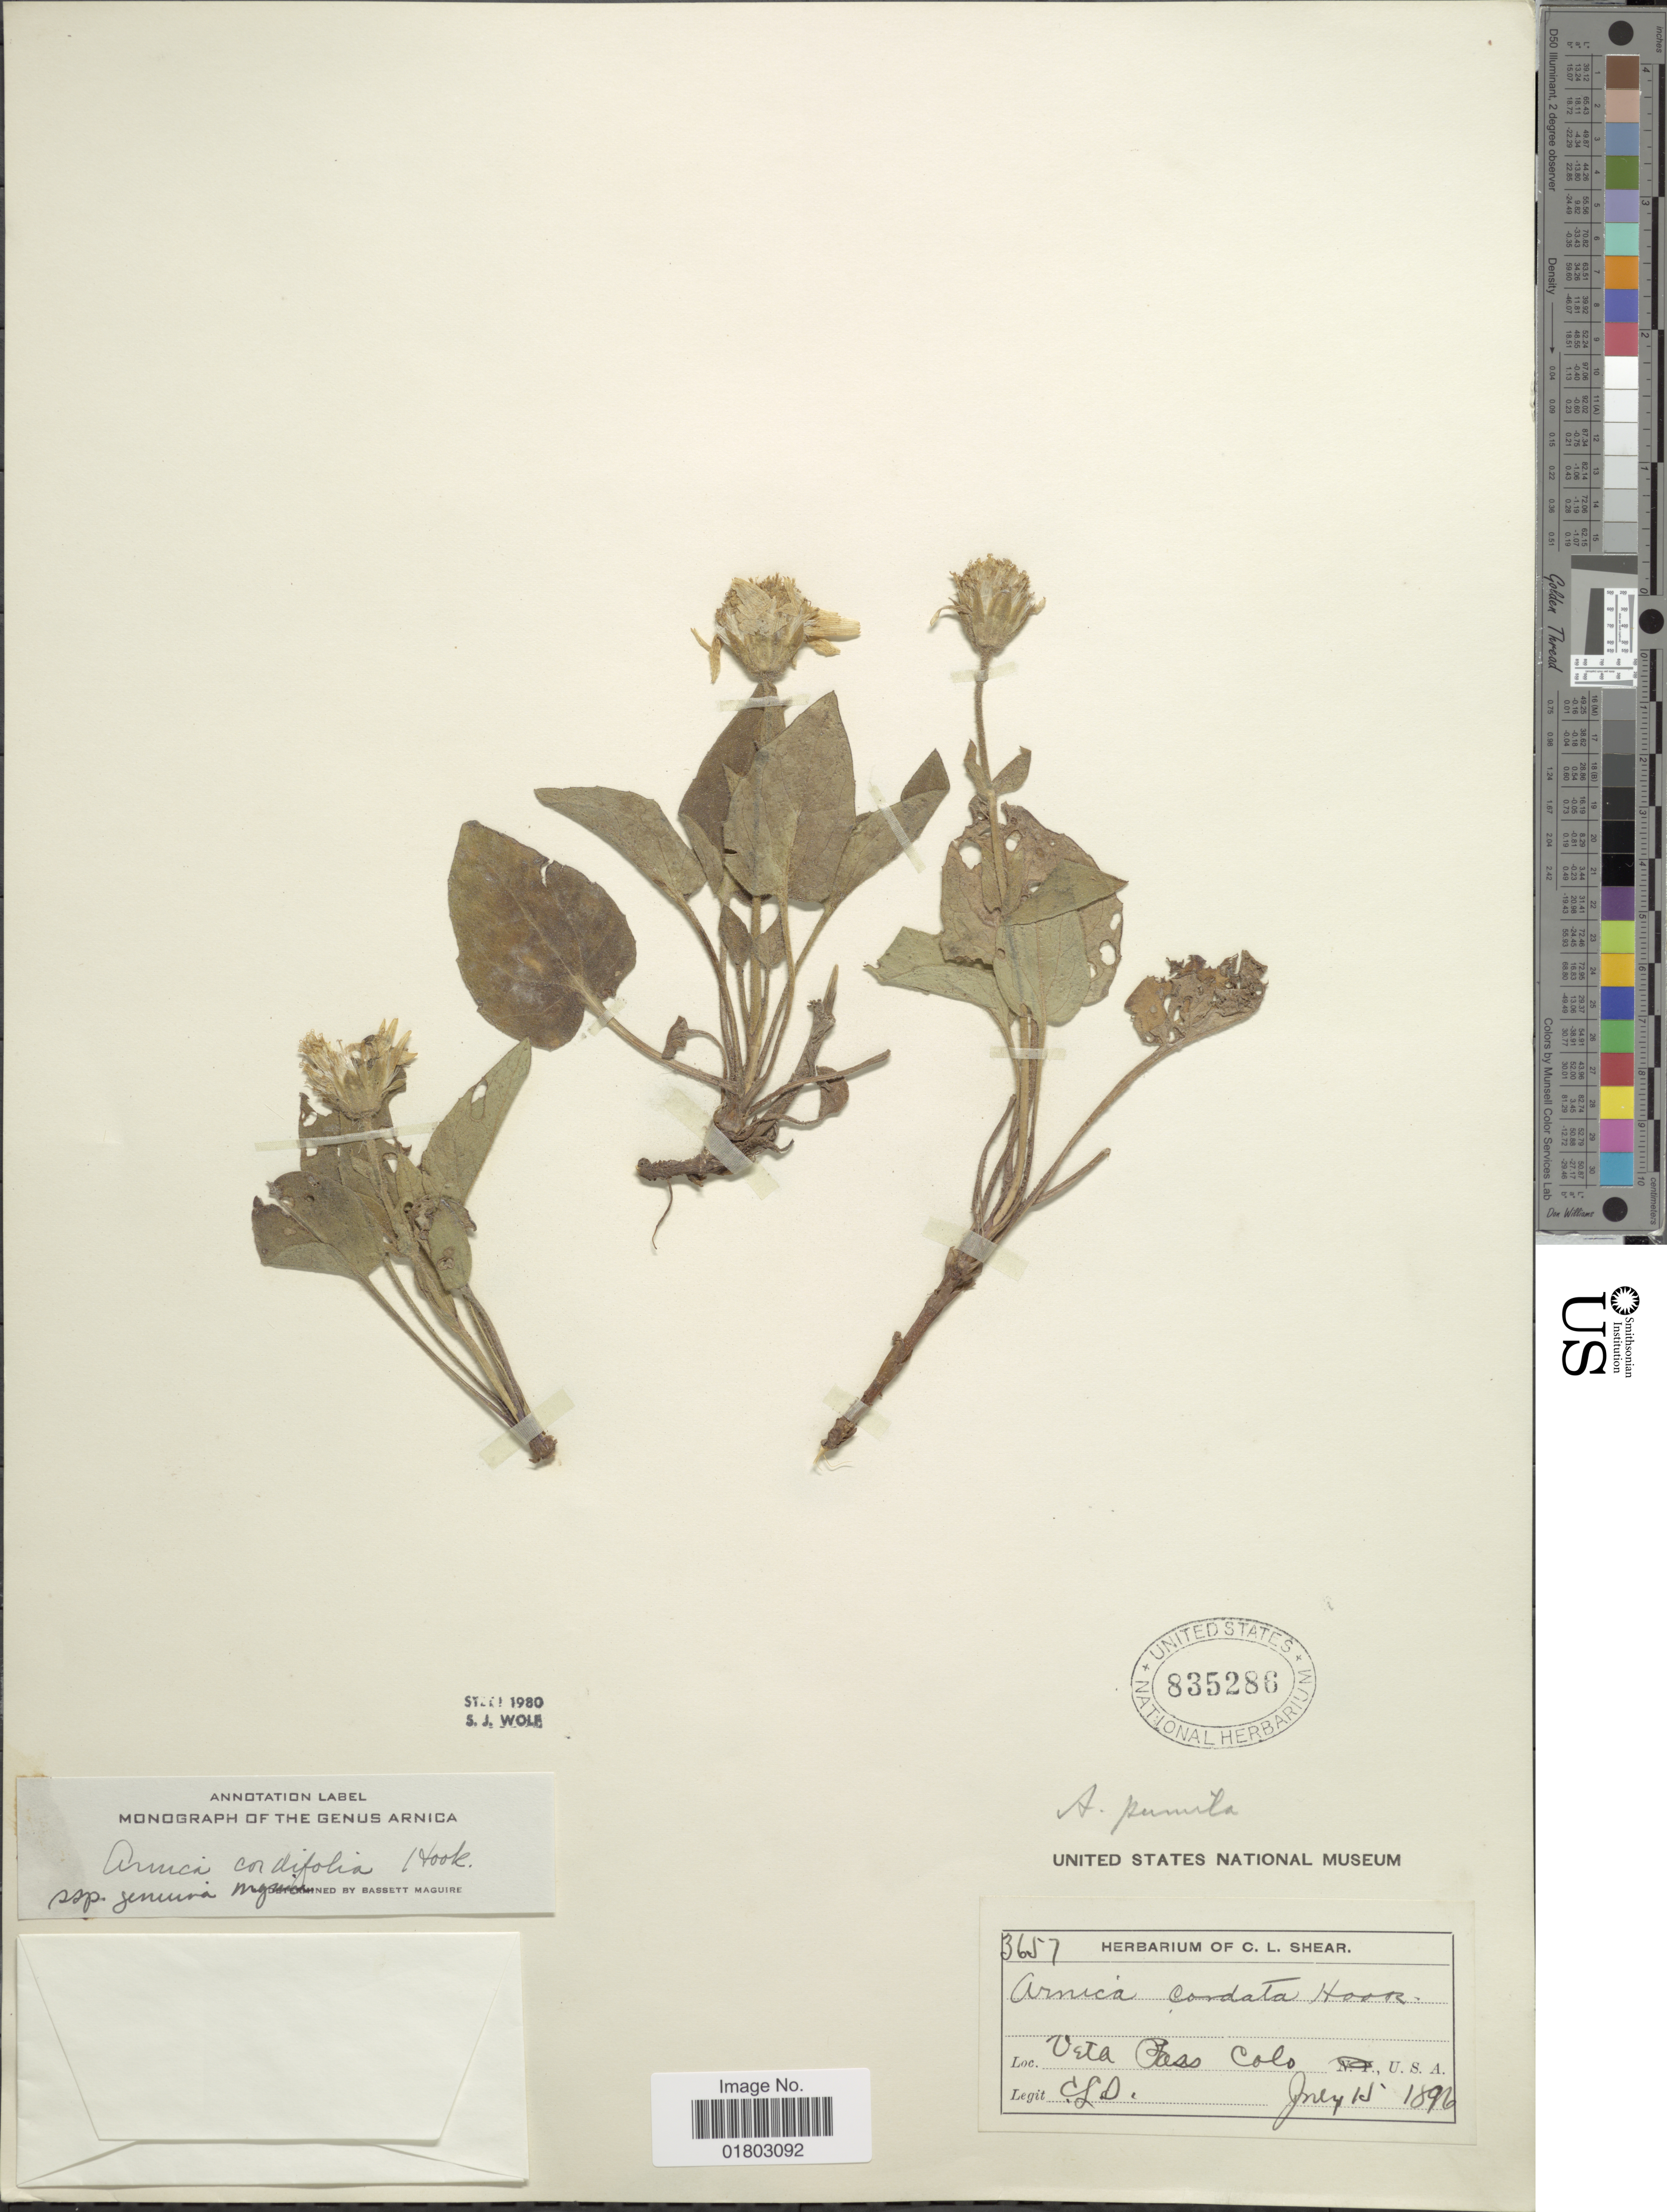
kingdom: Plantae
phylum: Tracheophyta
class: Magnoliopsida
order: Asterales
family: Asteraceae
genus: Arnica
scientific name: Arnica cordifolia subsp. genuina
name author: Maguire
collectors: C. L. Shear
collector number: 3657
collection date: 1896-06-15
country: United States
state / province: Colorado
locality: Veta Pass, Colo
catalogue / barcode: US 835286